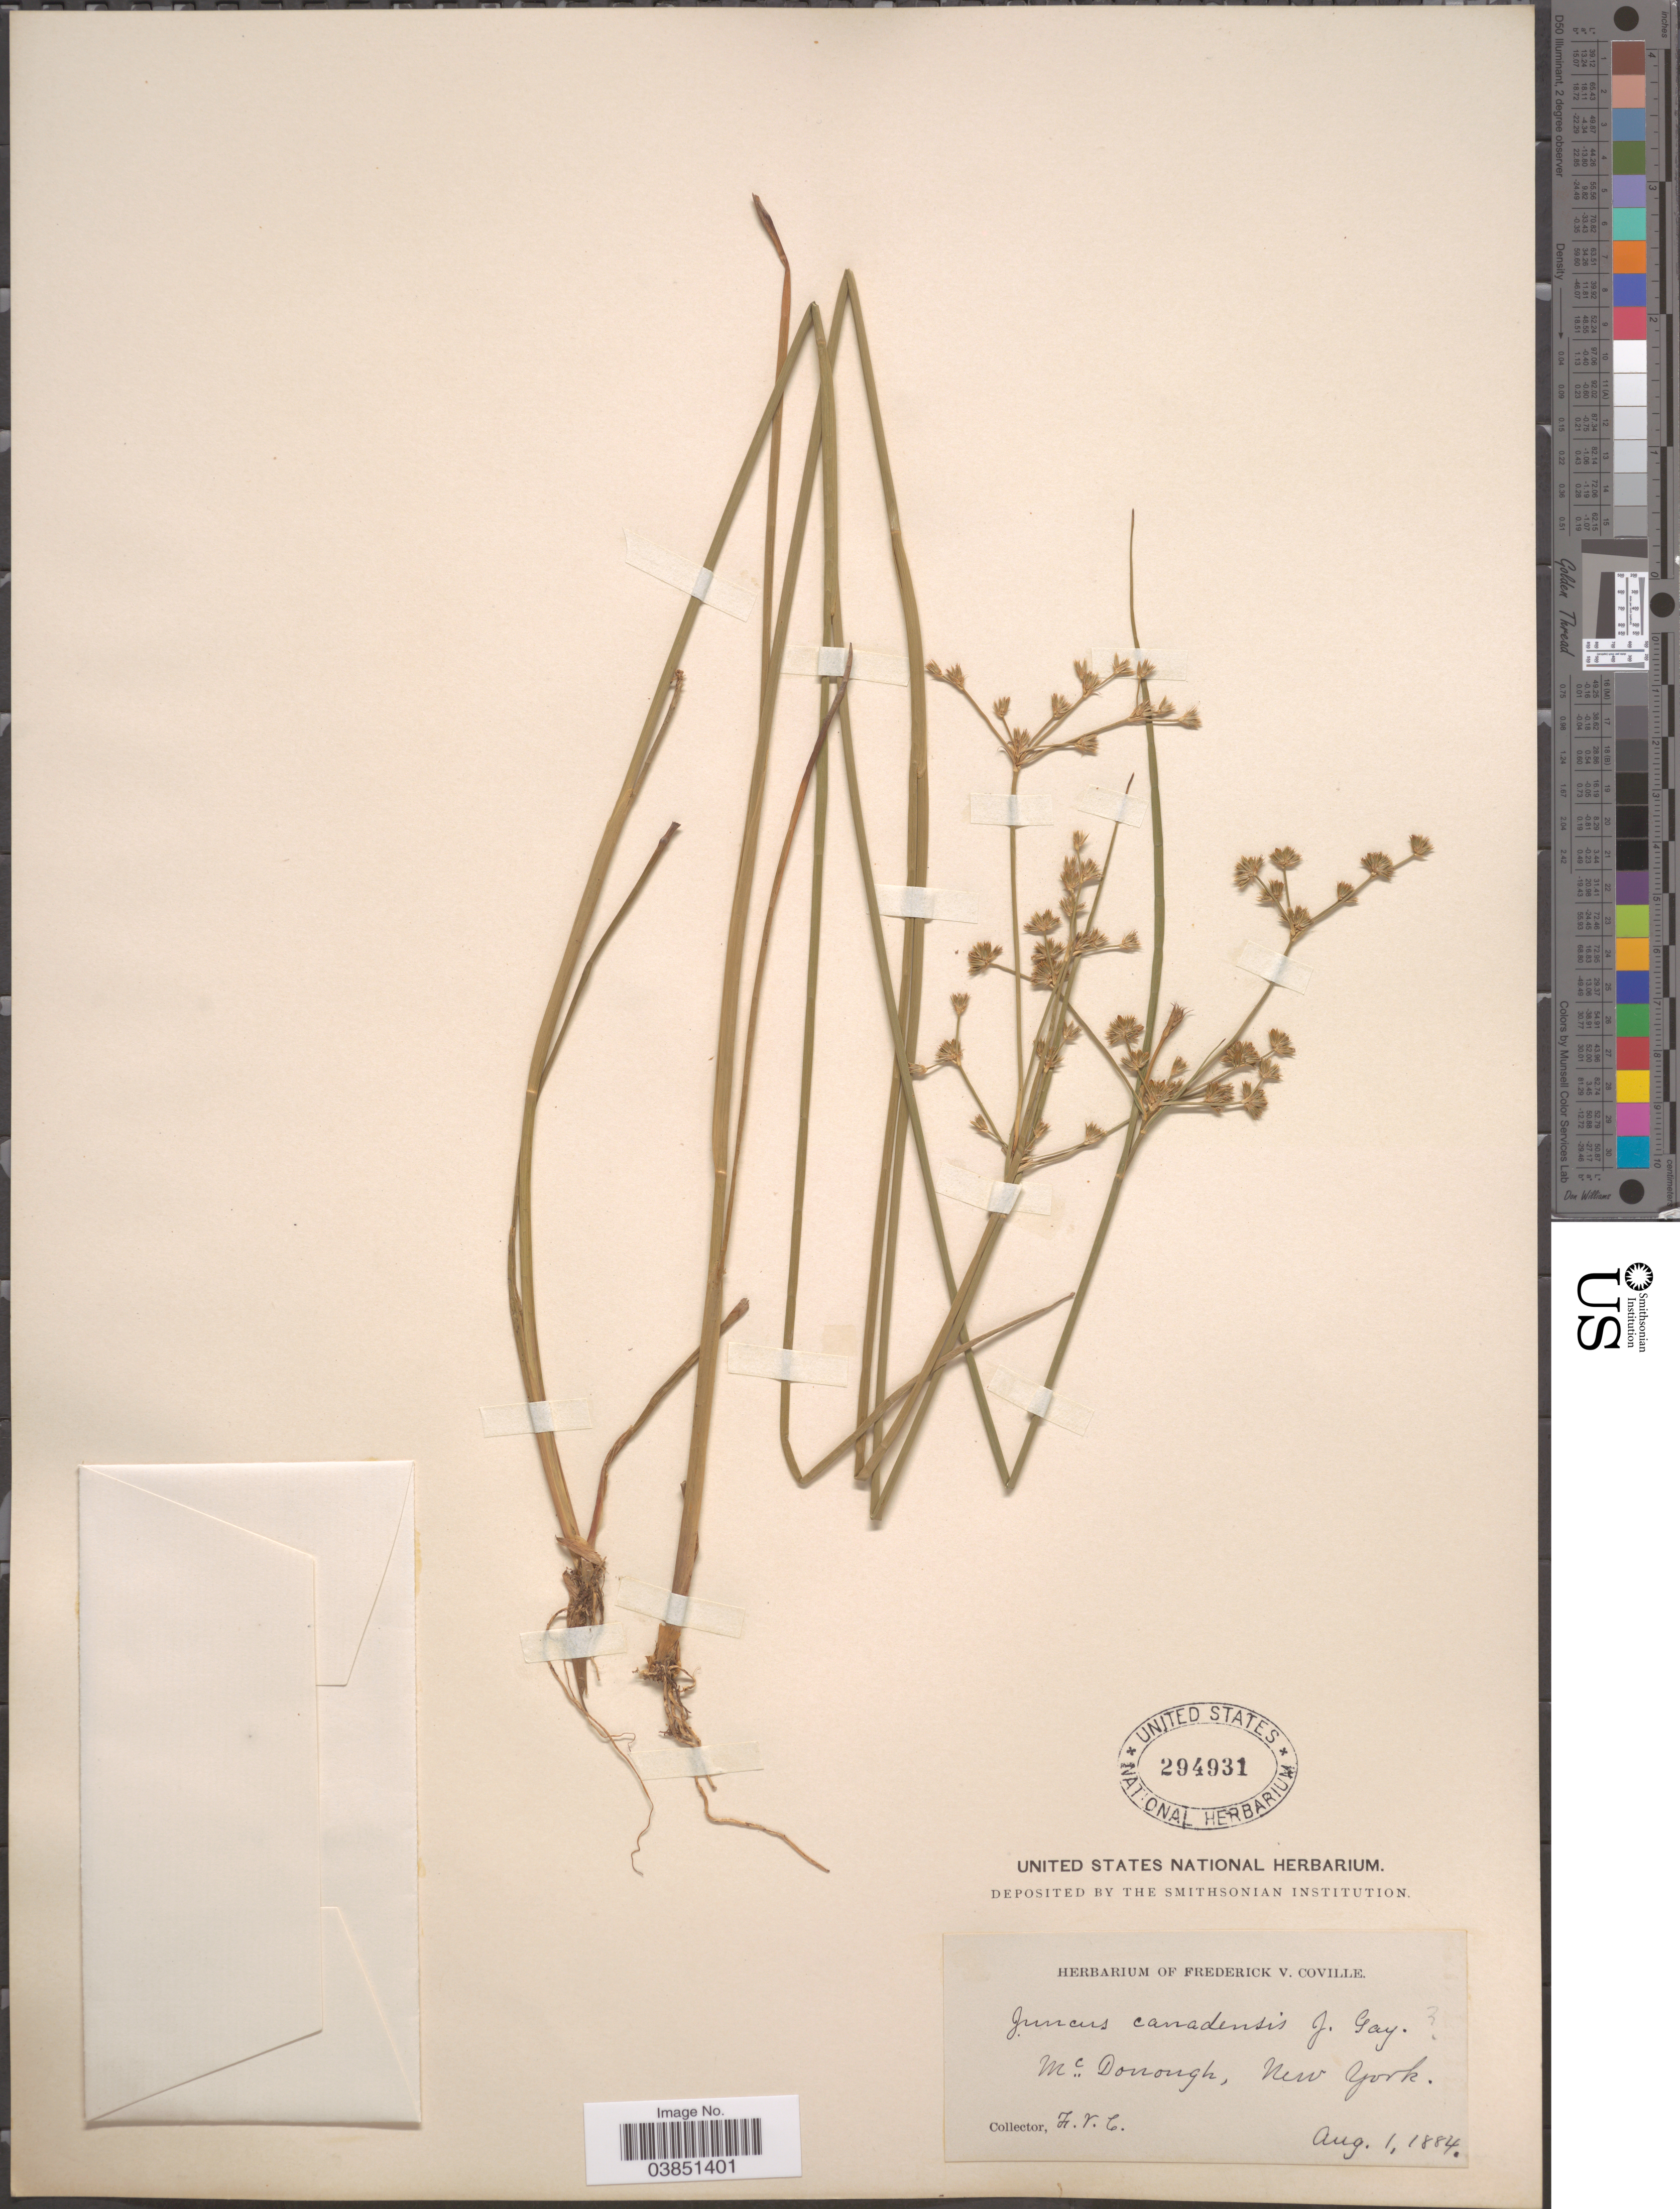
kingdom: Plantae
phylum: Tracheophyta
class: Liliopsida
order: Poales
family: Juncaceae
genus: Juncus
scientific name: Juncus canadensis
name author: J. Gay ex Laharpe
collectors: F. V. Coville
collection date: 1884-08-01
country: United States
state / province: New York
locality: Mc Donough.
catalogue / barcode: US 294931